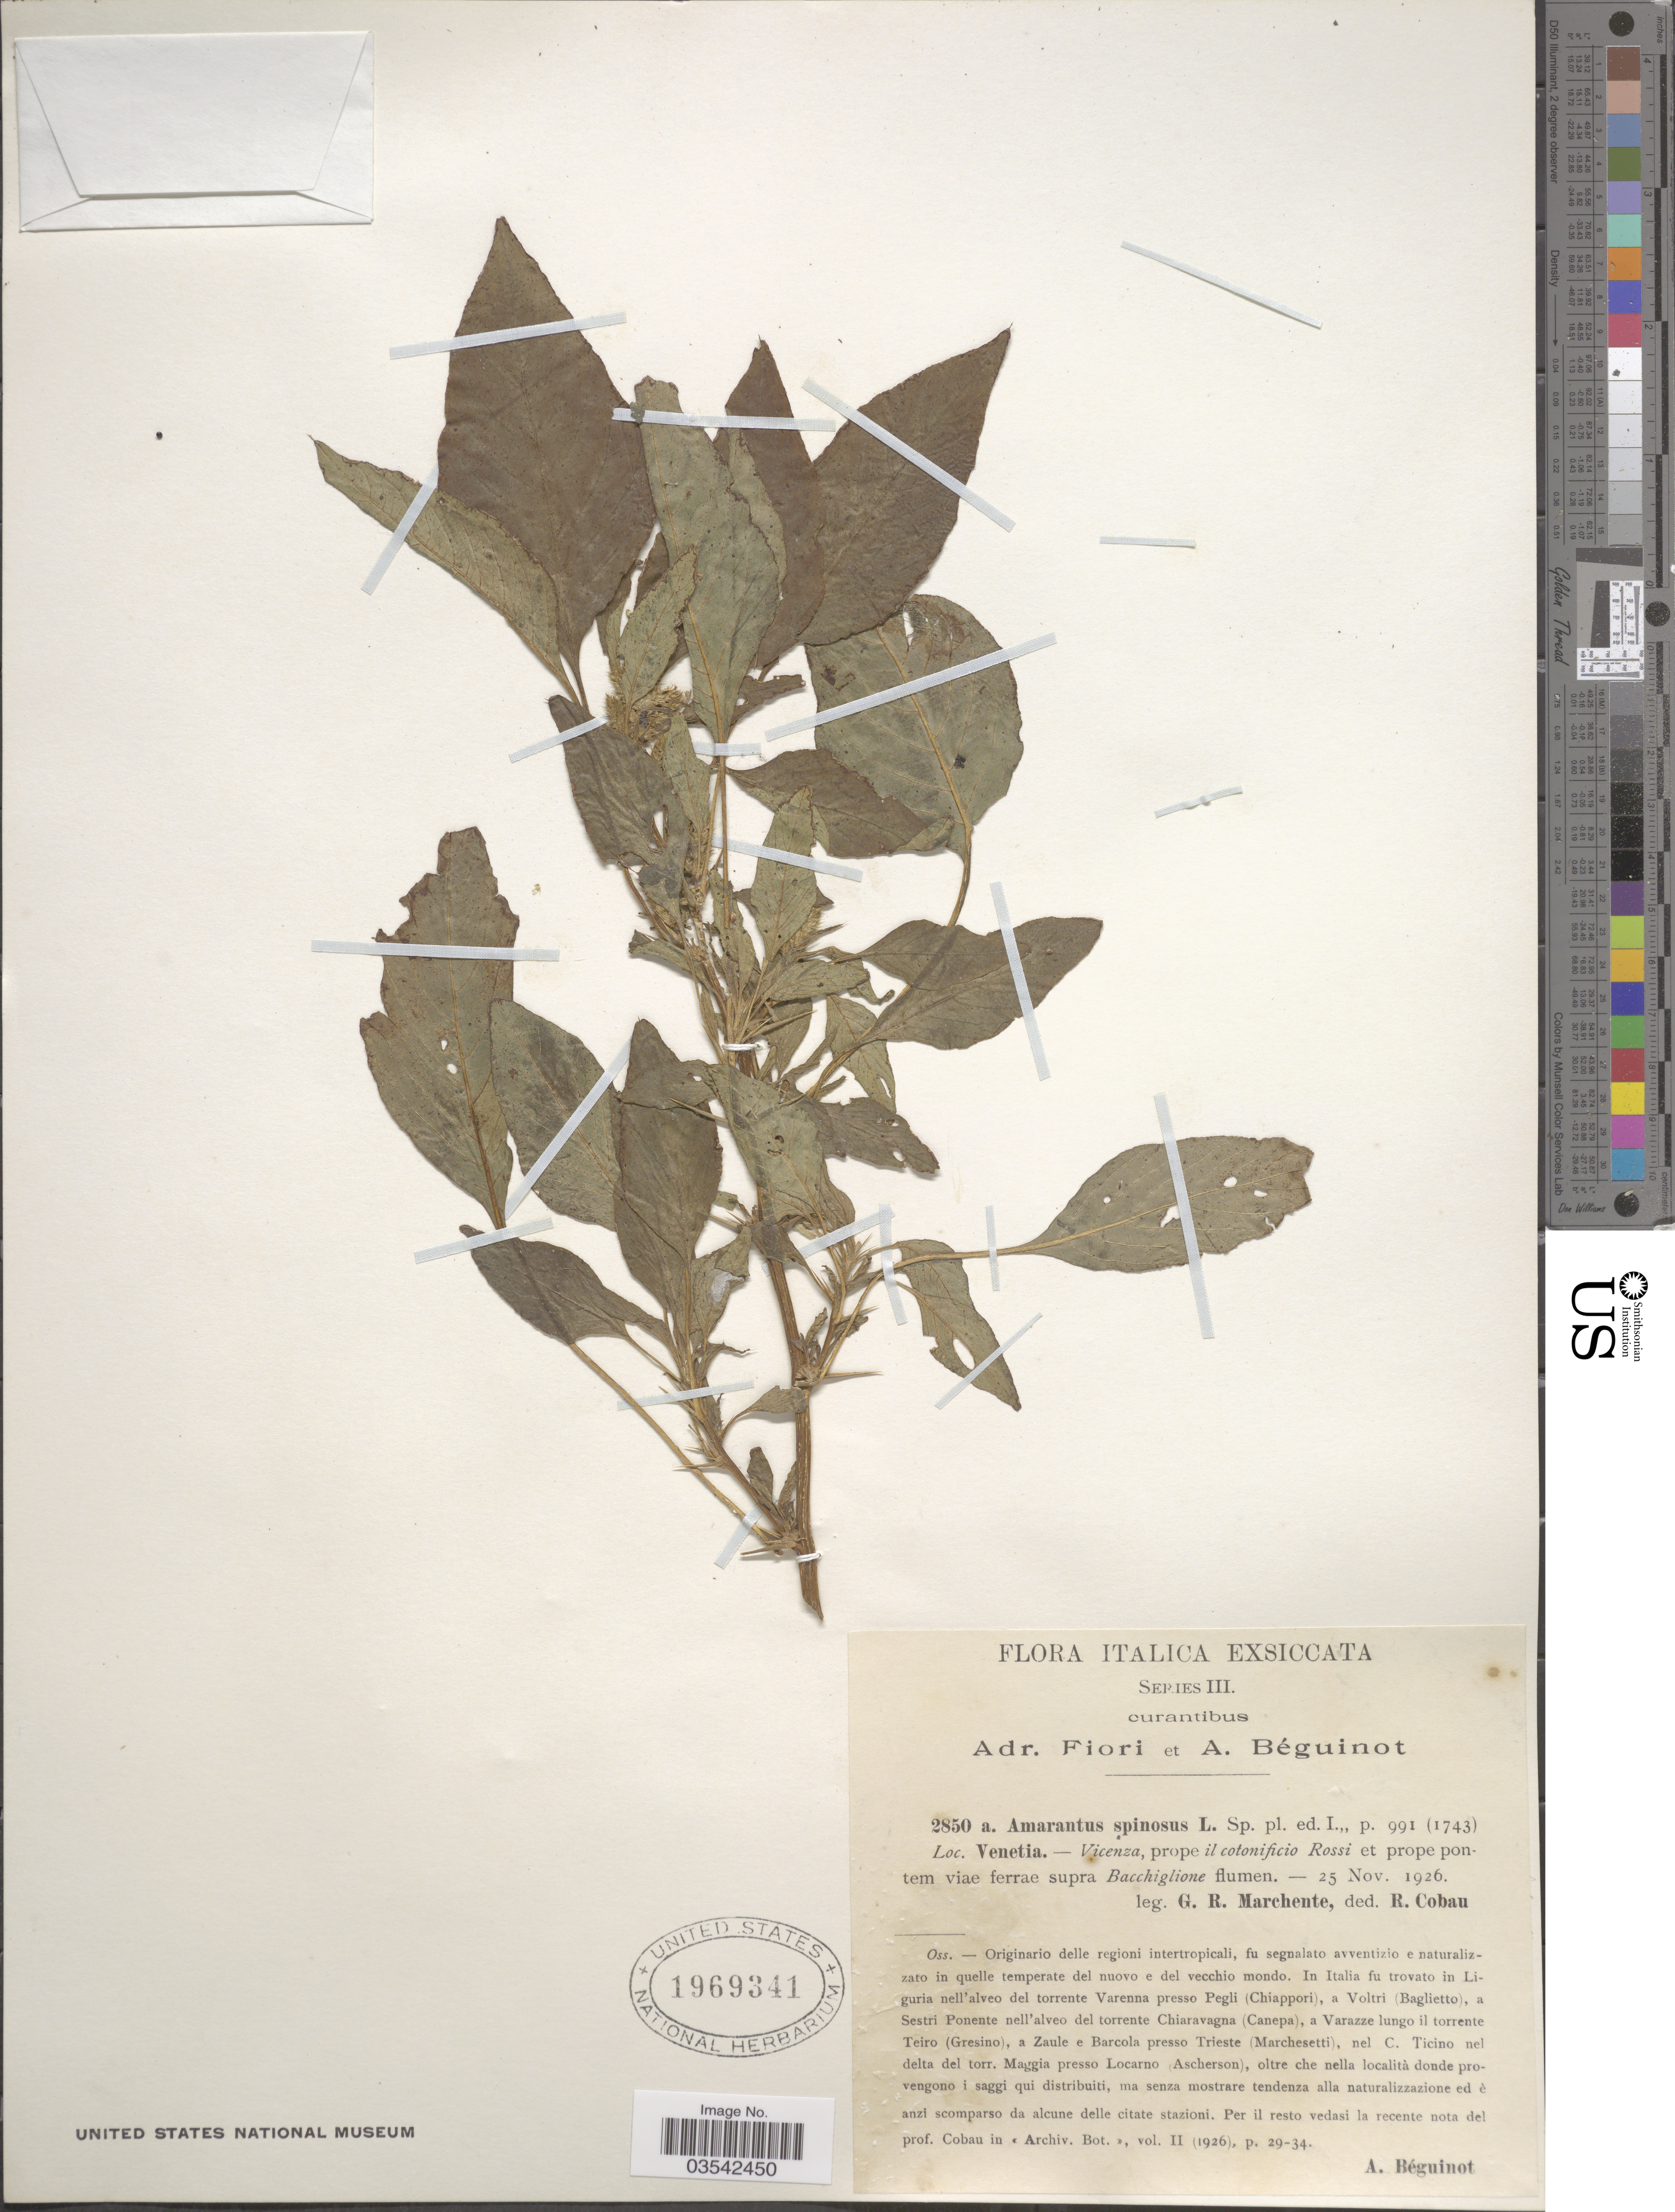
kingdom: Plantae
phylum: Tracheophyta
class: Magnoliopsida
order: Caryophyllales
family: Amaranthaceae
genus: Amaranthus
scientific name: Amaranthus spinosus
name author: L.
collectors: A. Béguinot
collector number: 2850a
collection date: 1926-11-25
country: Italy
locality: Italica. Venetia. Vicenza, prope il cotonificio Rossi et prope pontem viae ferrae supra Bacchiglione flumen.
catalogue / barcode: US 1969341